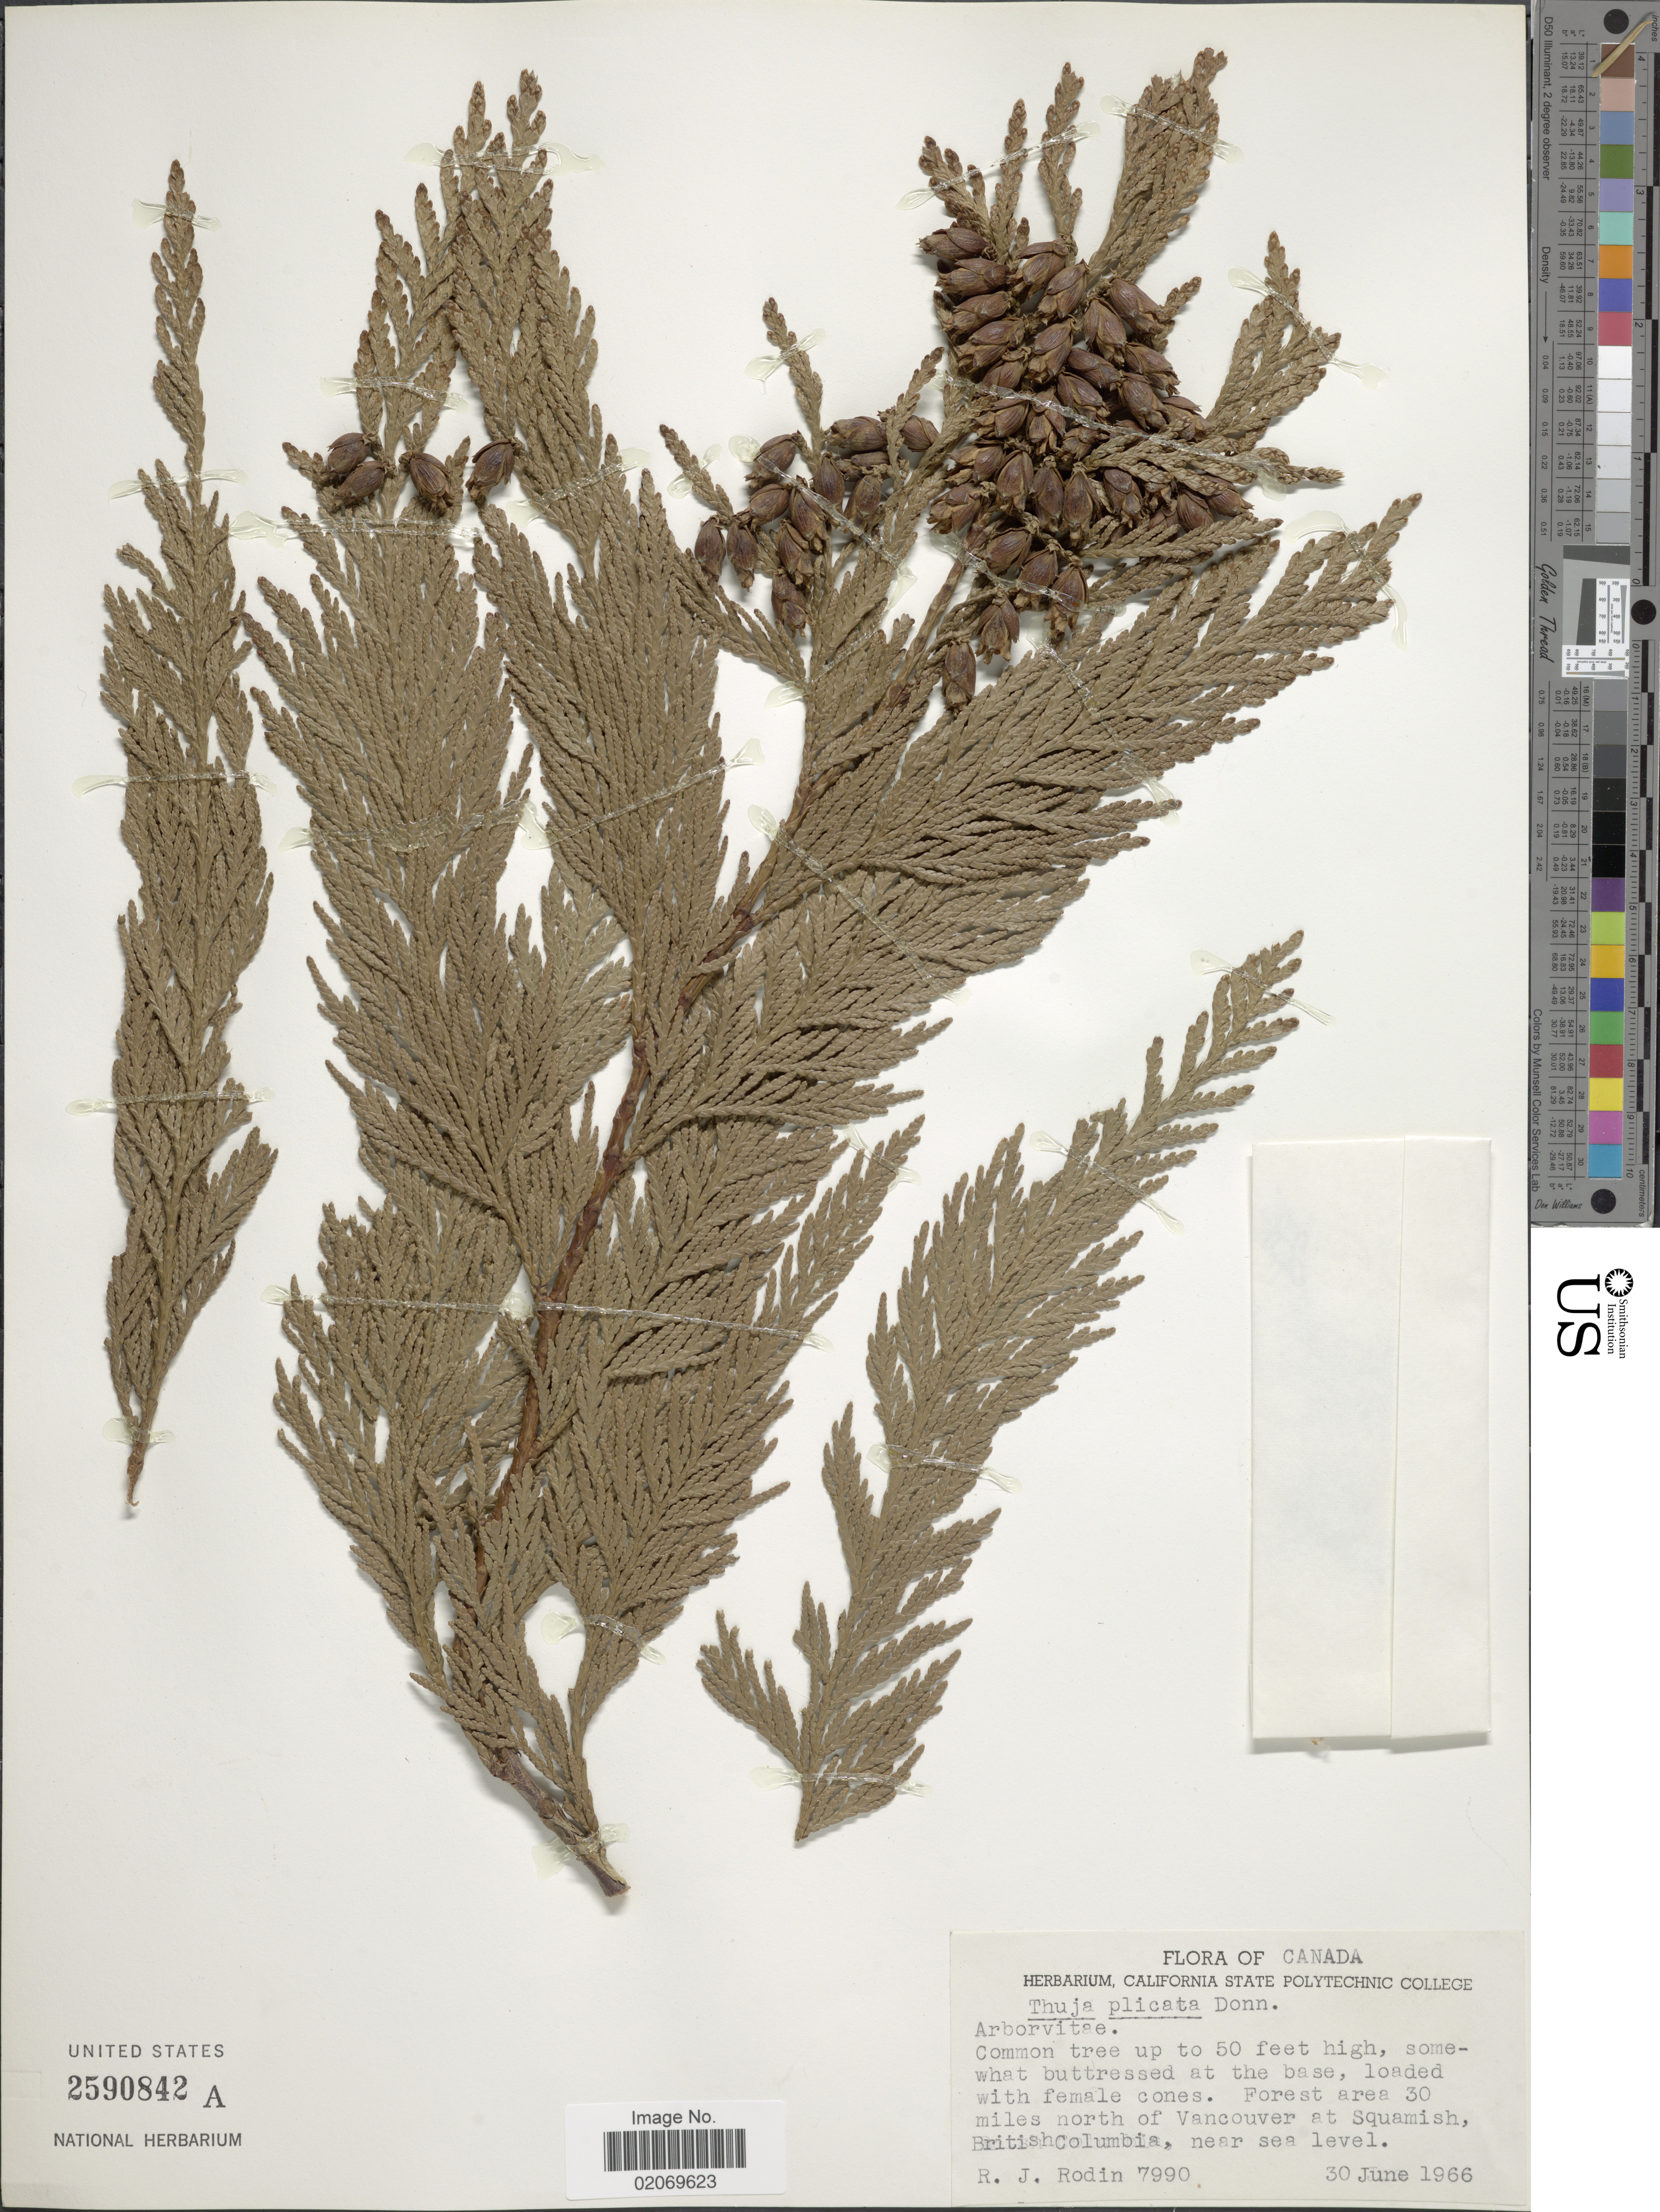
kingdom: Plantae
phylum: Tracheophyta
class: Pinopsida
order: Pinales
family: Cupressaceae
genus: Thuja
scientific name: Thuja plicata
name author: Donn & D. Don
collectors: R. J. Rodin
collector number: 7990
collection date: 1966-06-30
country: Canada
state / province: British Columbia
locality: Forest area 30 miles north of Vancouver at Squamish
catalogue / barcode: US 2590842A